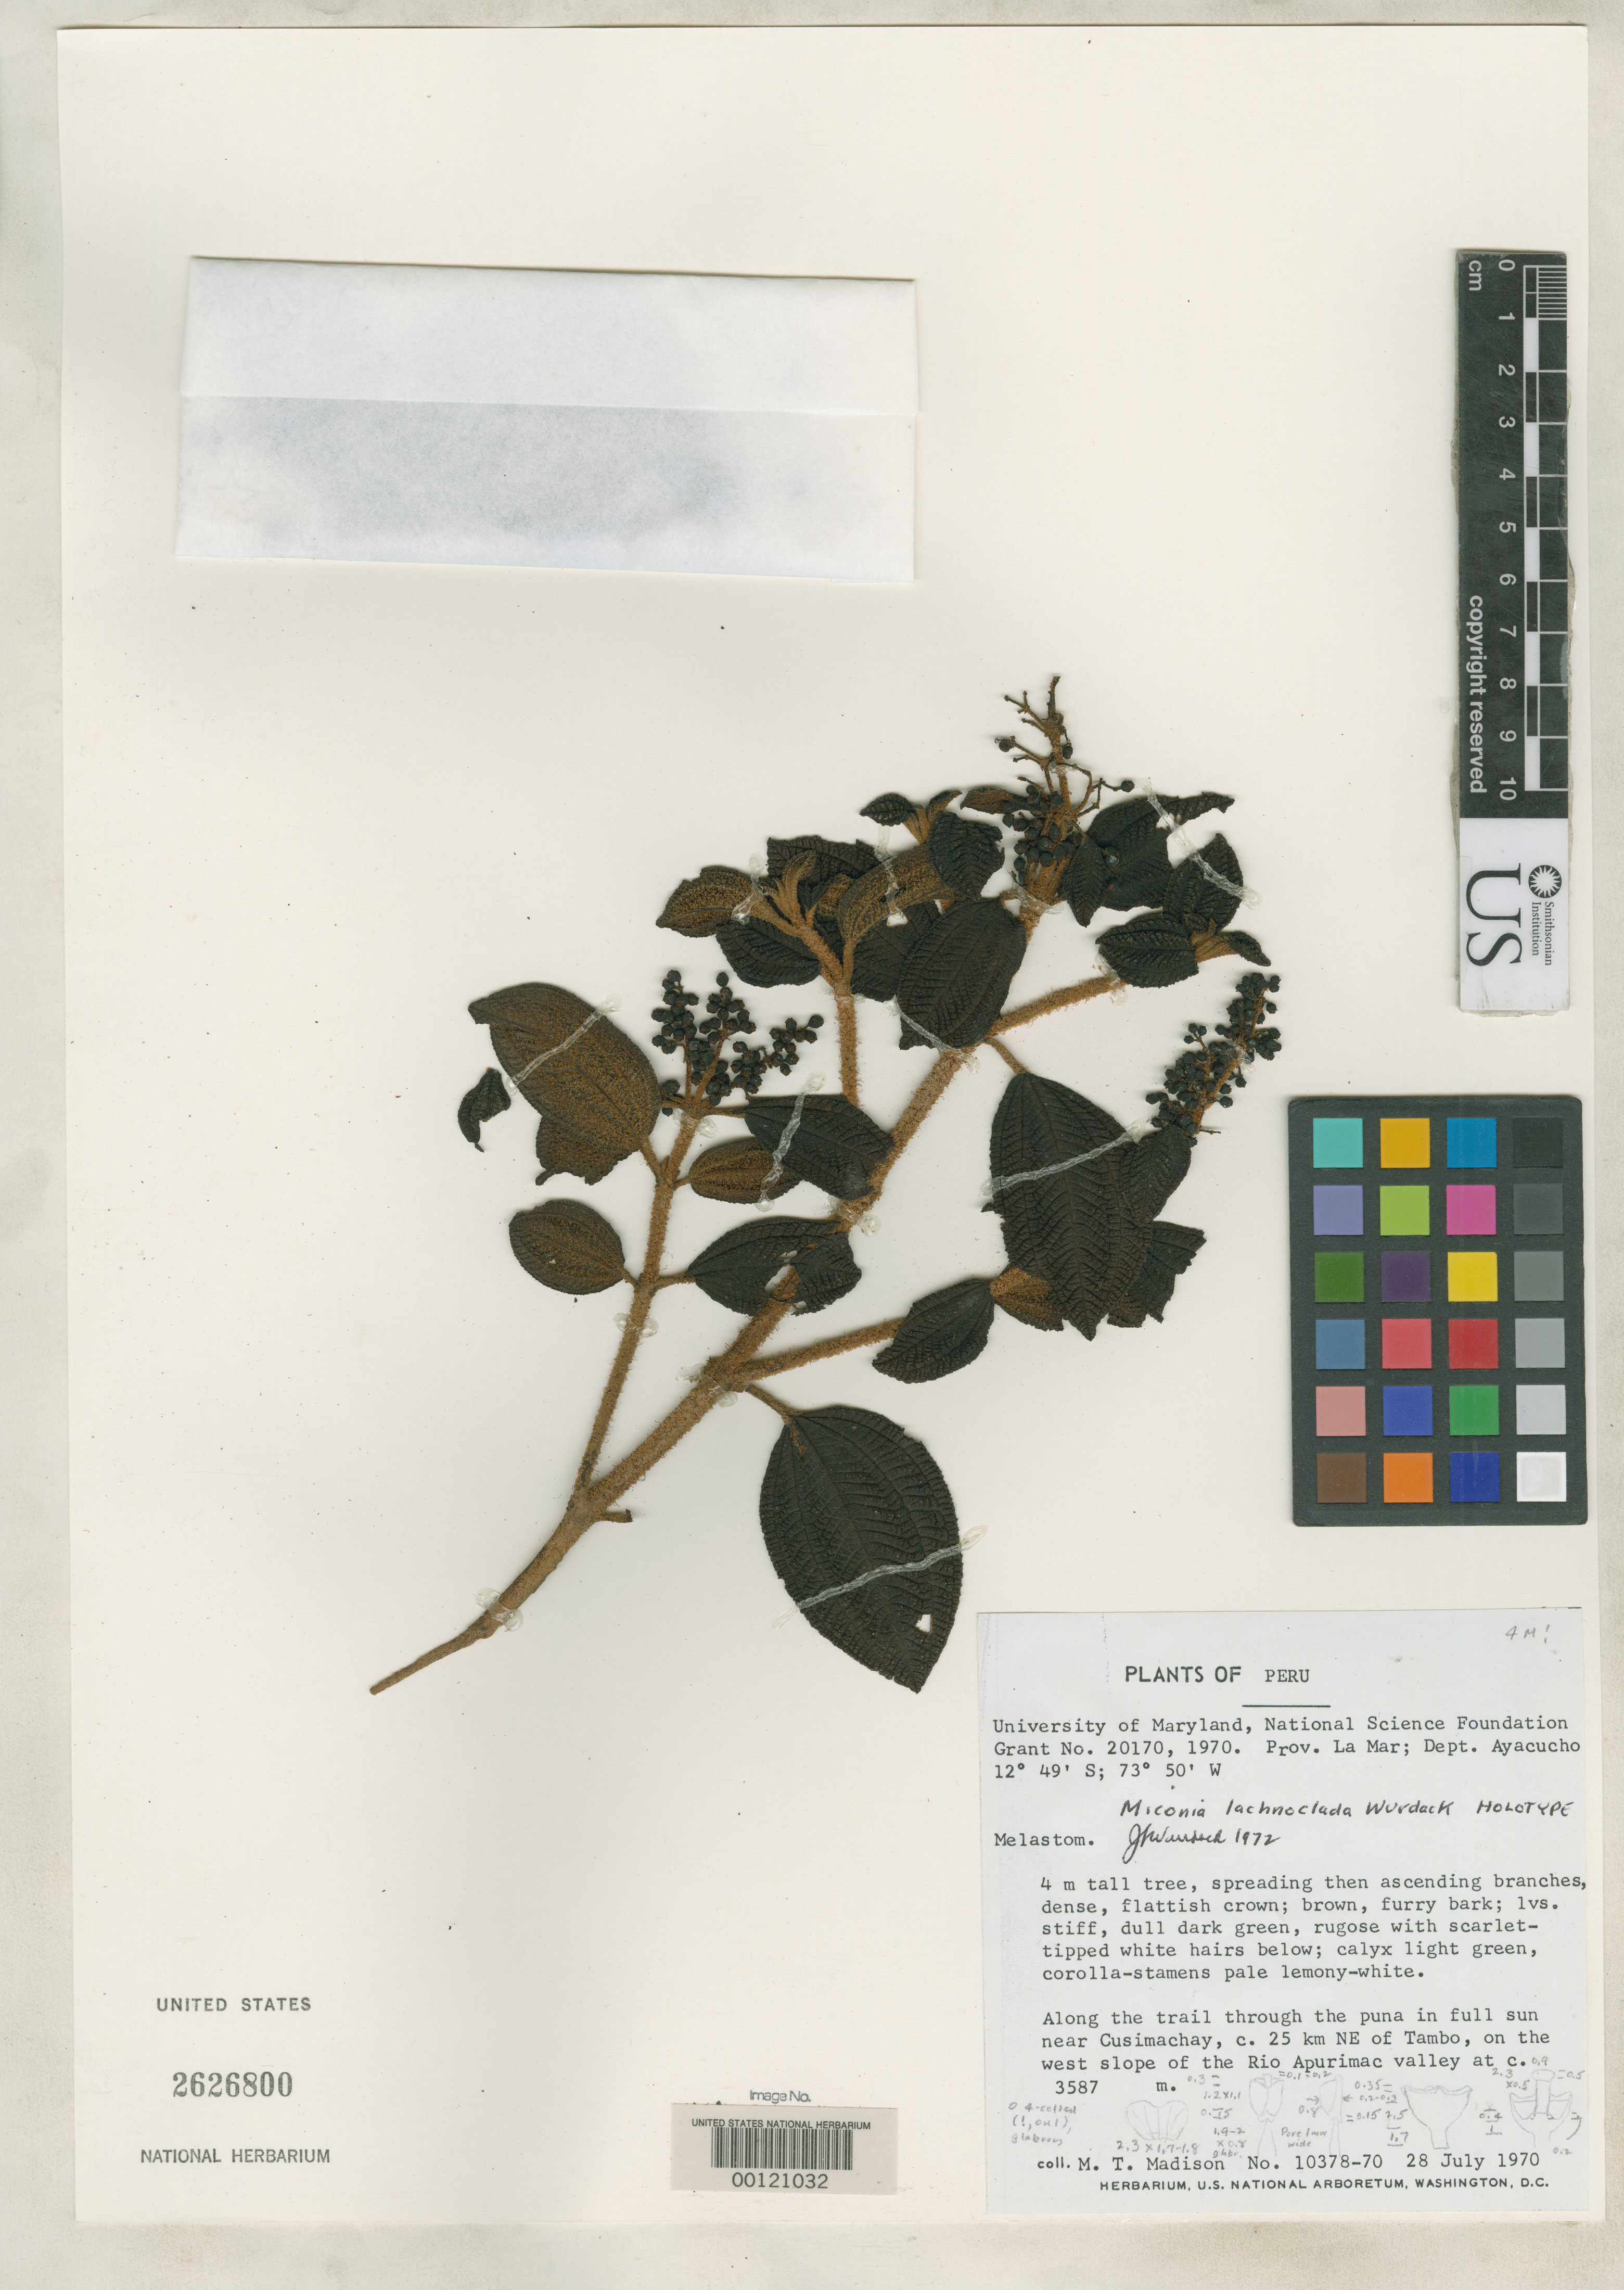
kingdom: Plantae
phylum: Tracheophyta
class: Magnoliopsida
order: Myrtales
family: Melastomataceae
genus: Miconia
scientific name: Miconia lachnoclada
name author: Wurdack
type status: Holotype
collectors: M. T. Madison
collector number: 10378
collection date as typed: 28 Jul 1970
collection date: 1970-07-28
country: Peru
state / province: Ayacucho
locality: near Cusimachay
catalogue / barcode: US 2626800